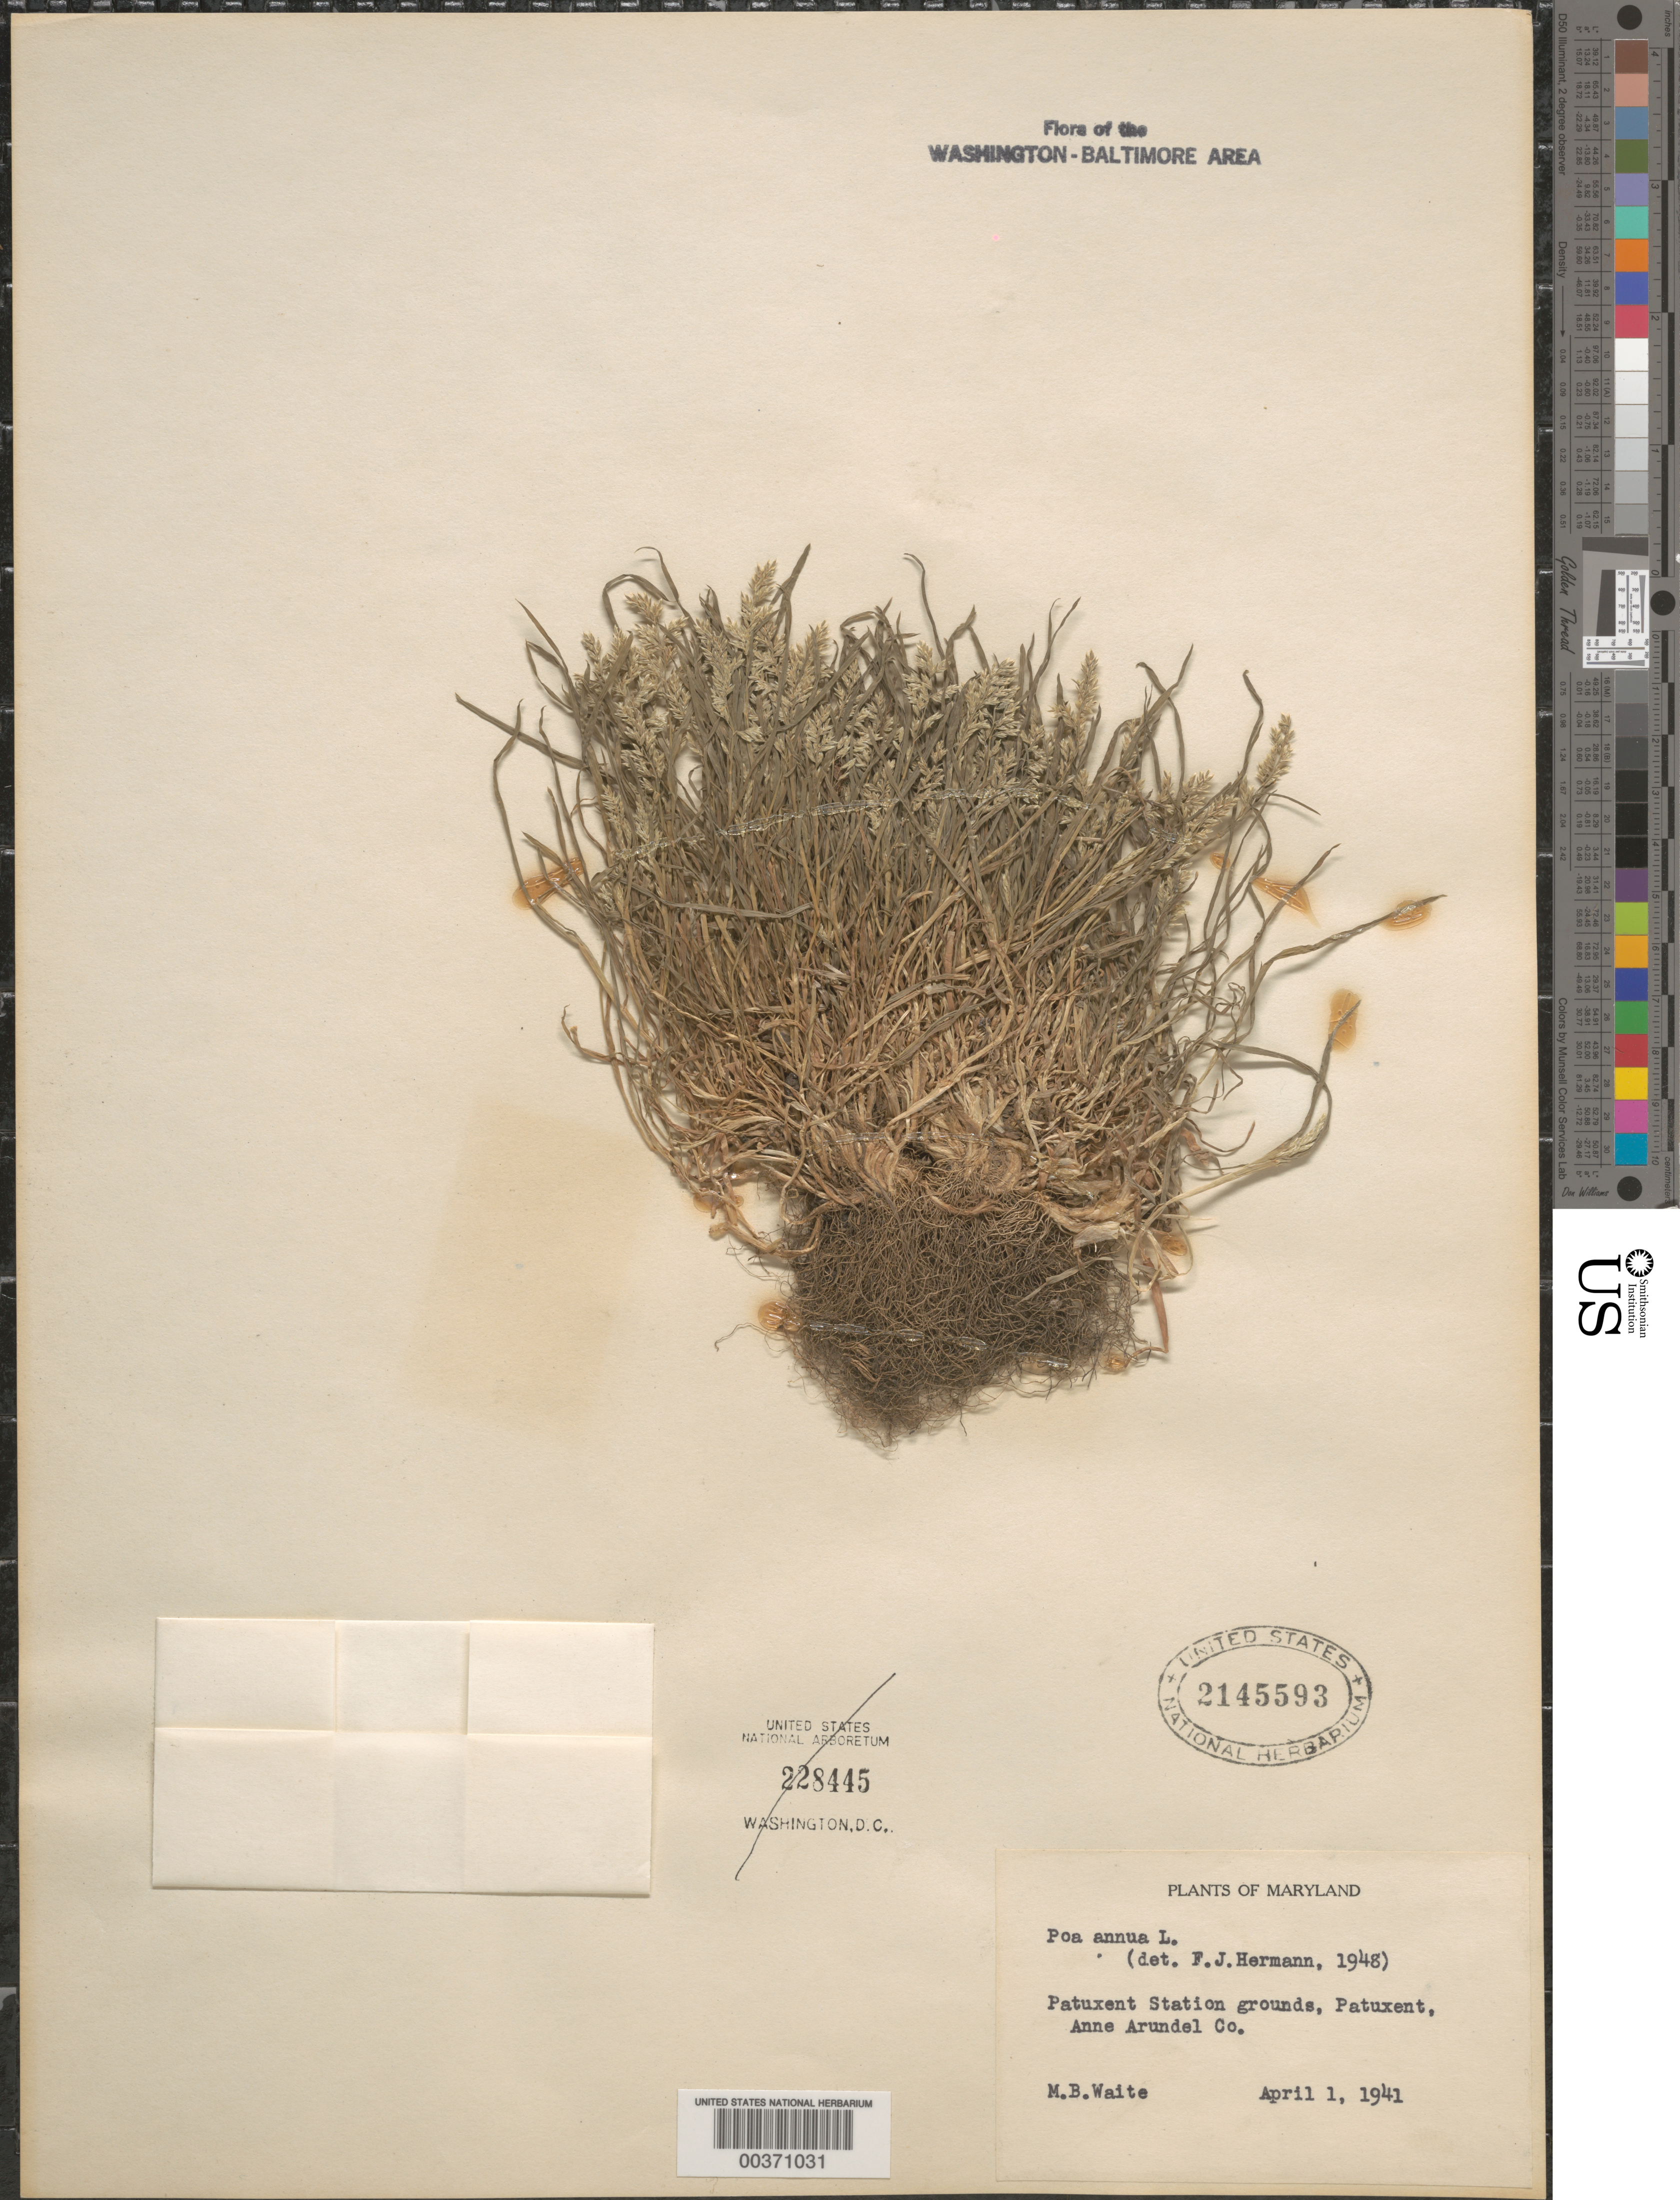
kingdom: Plantae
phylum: Tracheophyta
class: Liliopsida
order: Poales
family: Poaceae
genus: Poa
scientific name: Poa annua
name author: L.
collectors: M. B. Waite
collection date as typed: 01 Apr 1941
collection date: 1941-04-01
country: United States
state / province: Maryland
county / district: Anne Arundel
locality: Patuxent Station grounds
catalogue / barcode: US 2145593